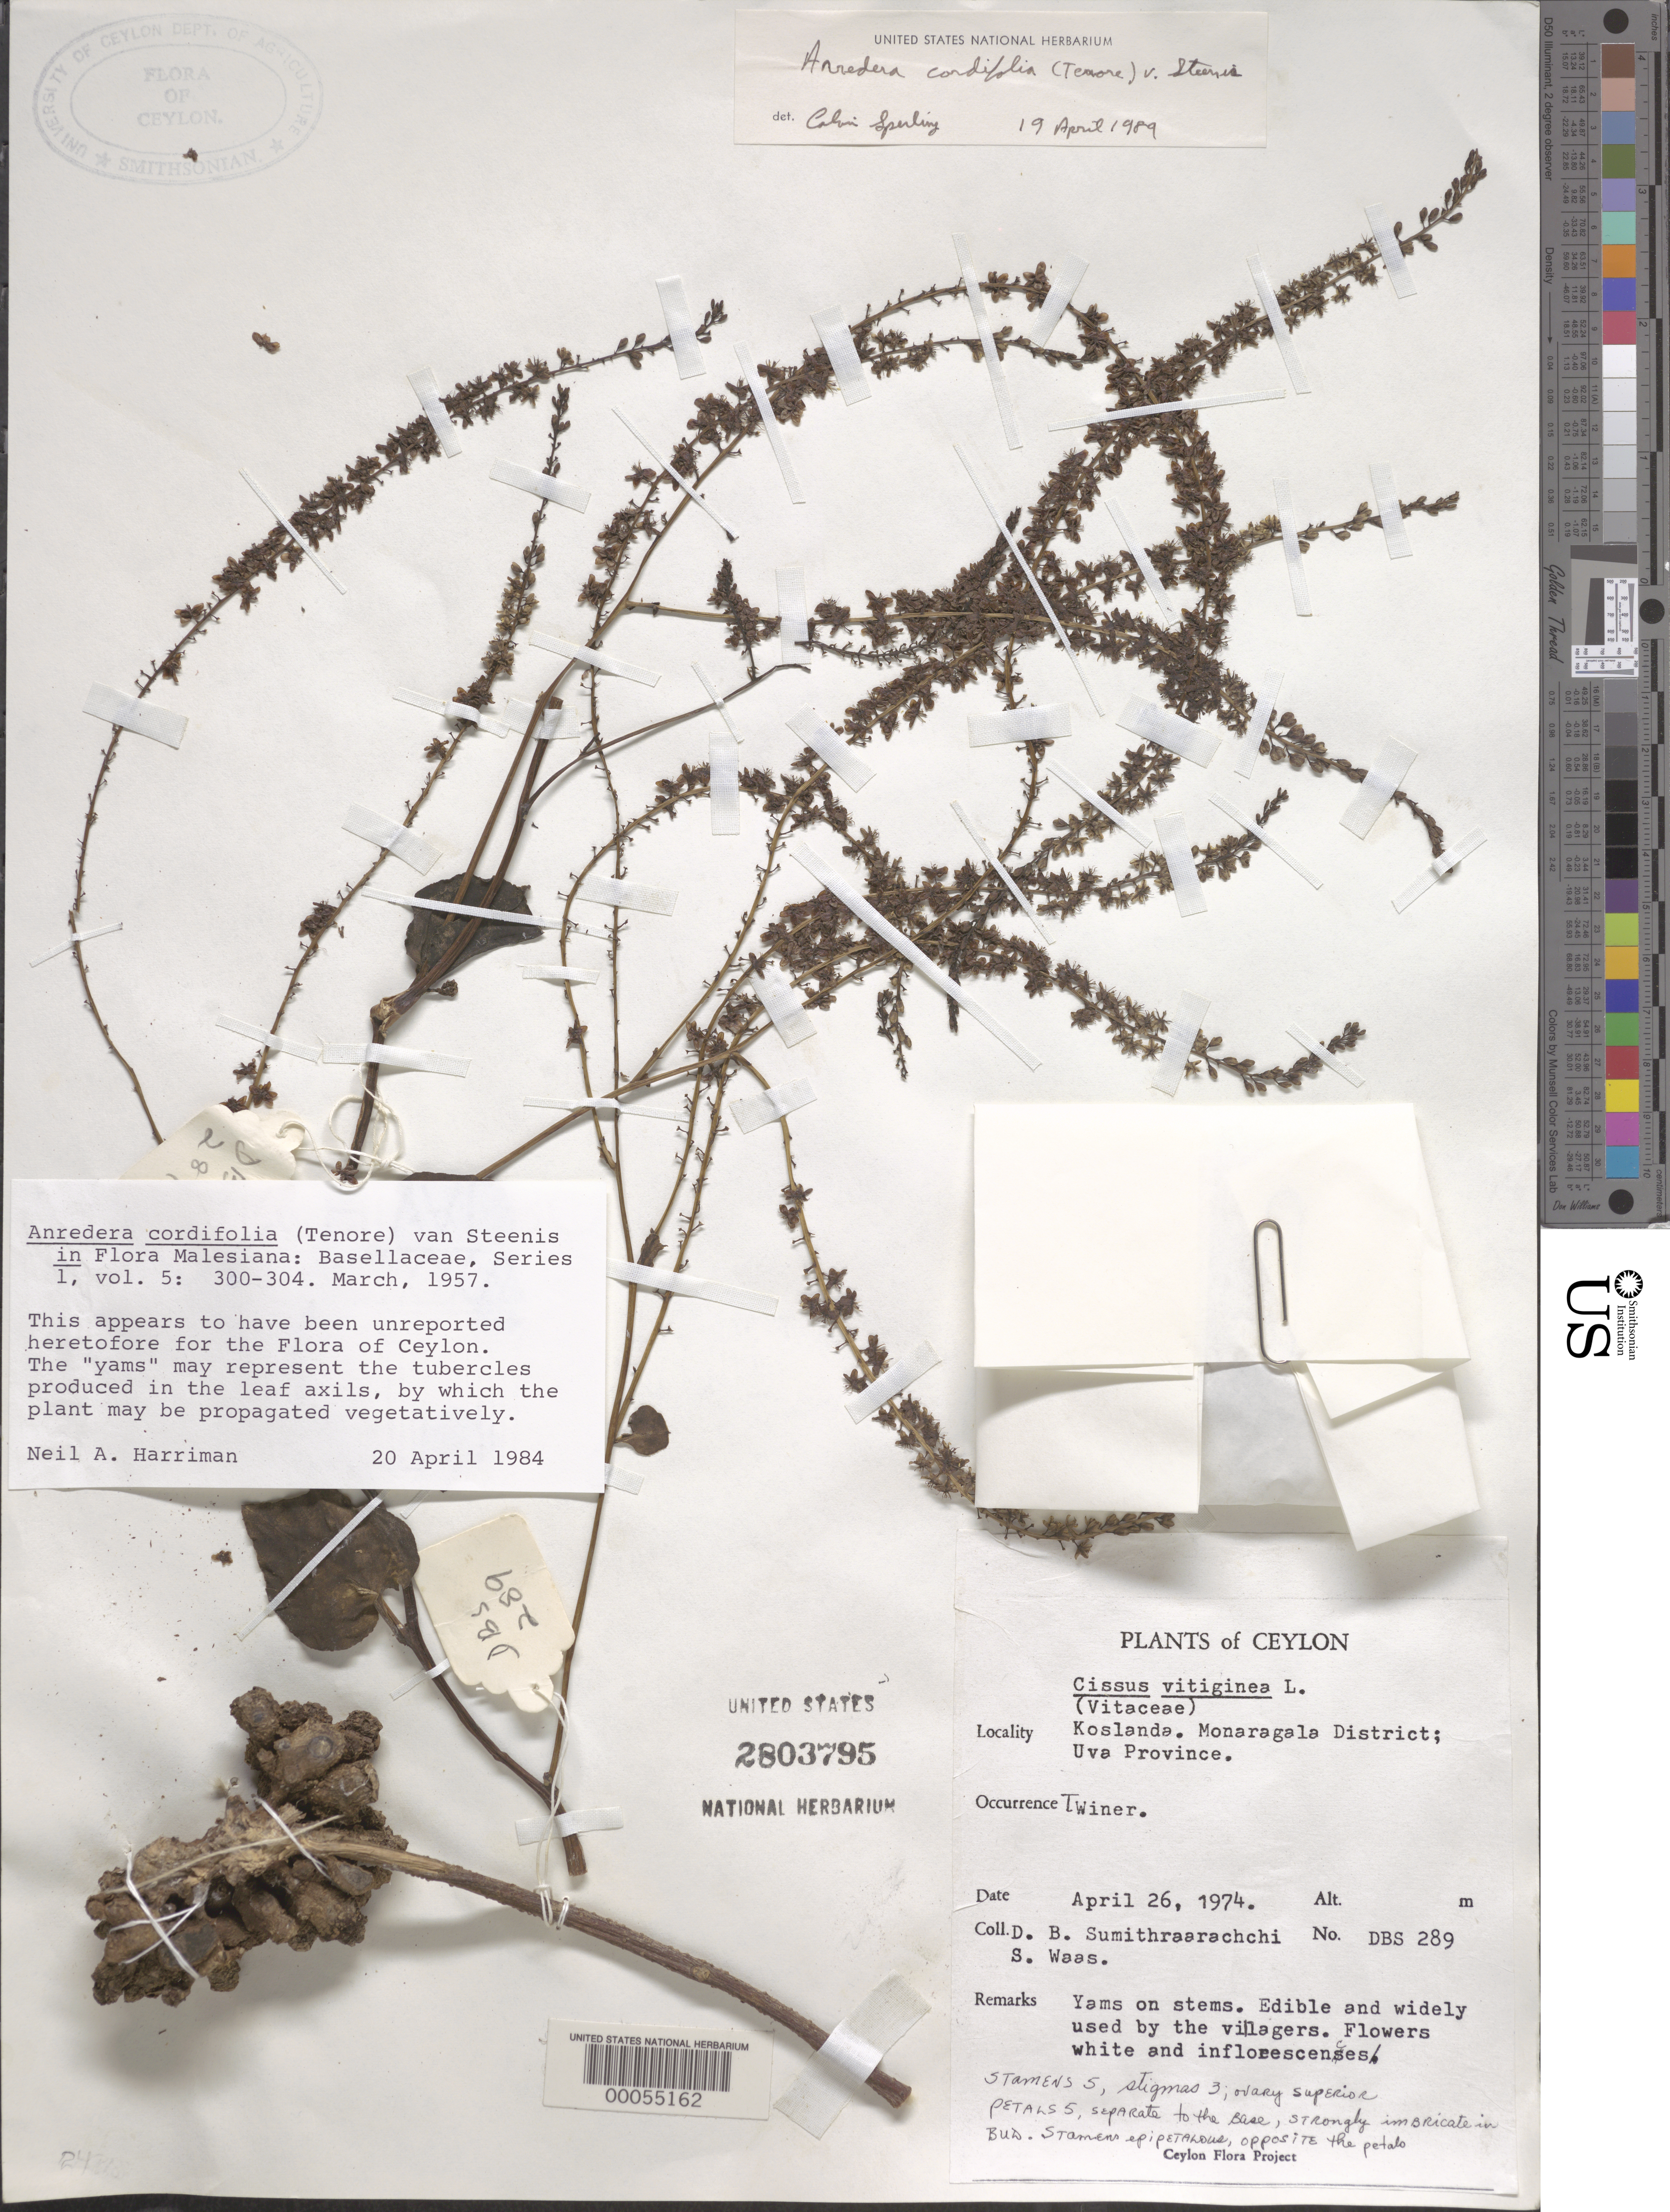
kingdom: Plantae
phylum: Tracheophyta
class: Magnoliopsida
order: Caryophyllales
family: Basellaceae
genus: Anredera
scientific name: Anredera cordifolia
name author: (Ten.) Steenis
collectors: D. B. Sumithraarachchi & S. Waas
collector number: DBS289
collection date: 1974-04-26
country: Sri Lanka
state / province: Uva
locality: Ceylon. Koslanda. Monaragala District.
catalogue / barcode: US 2803795